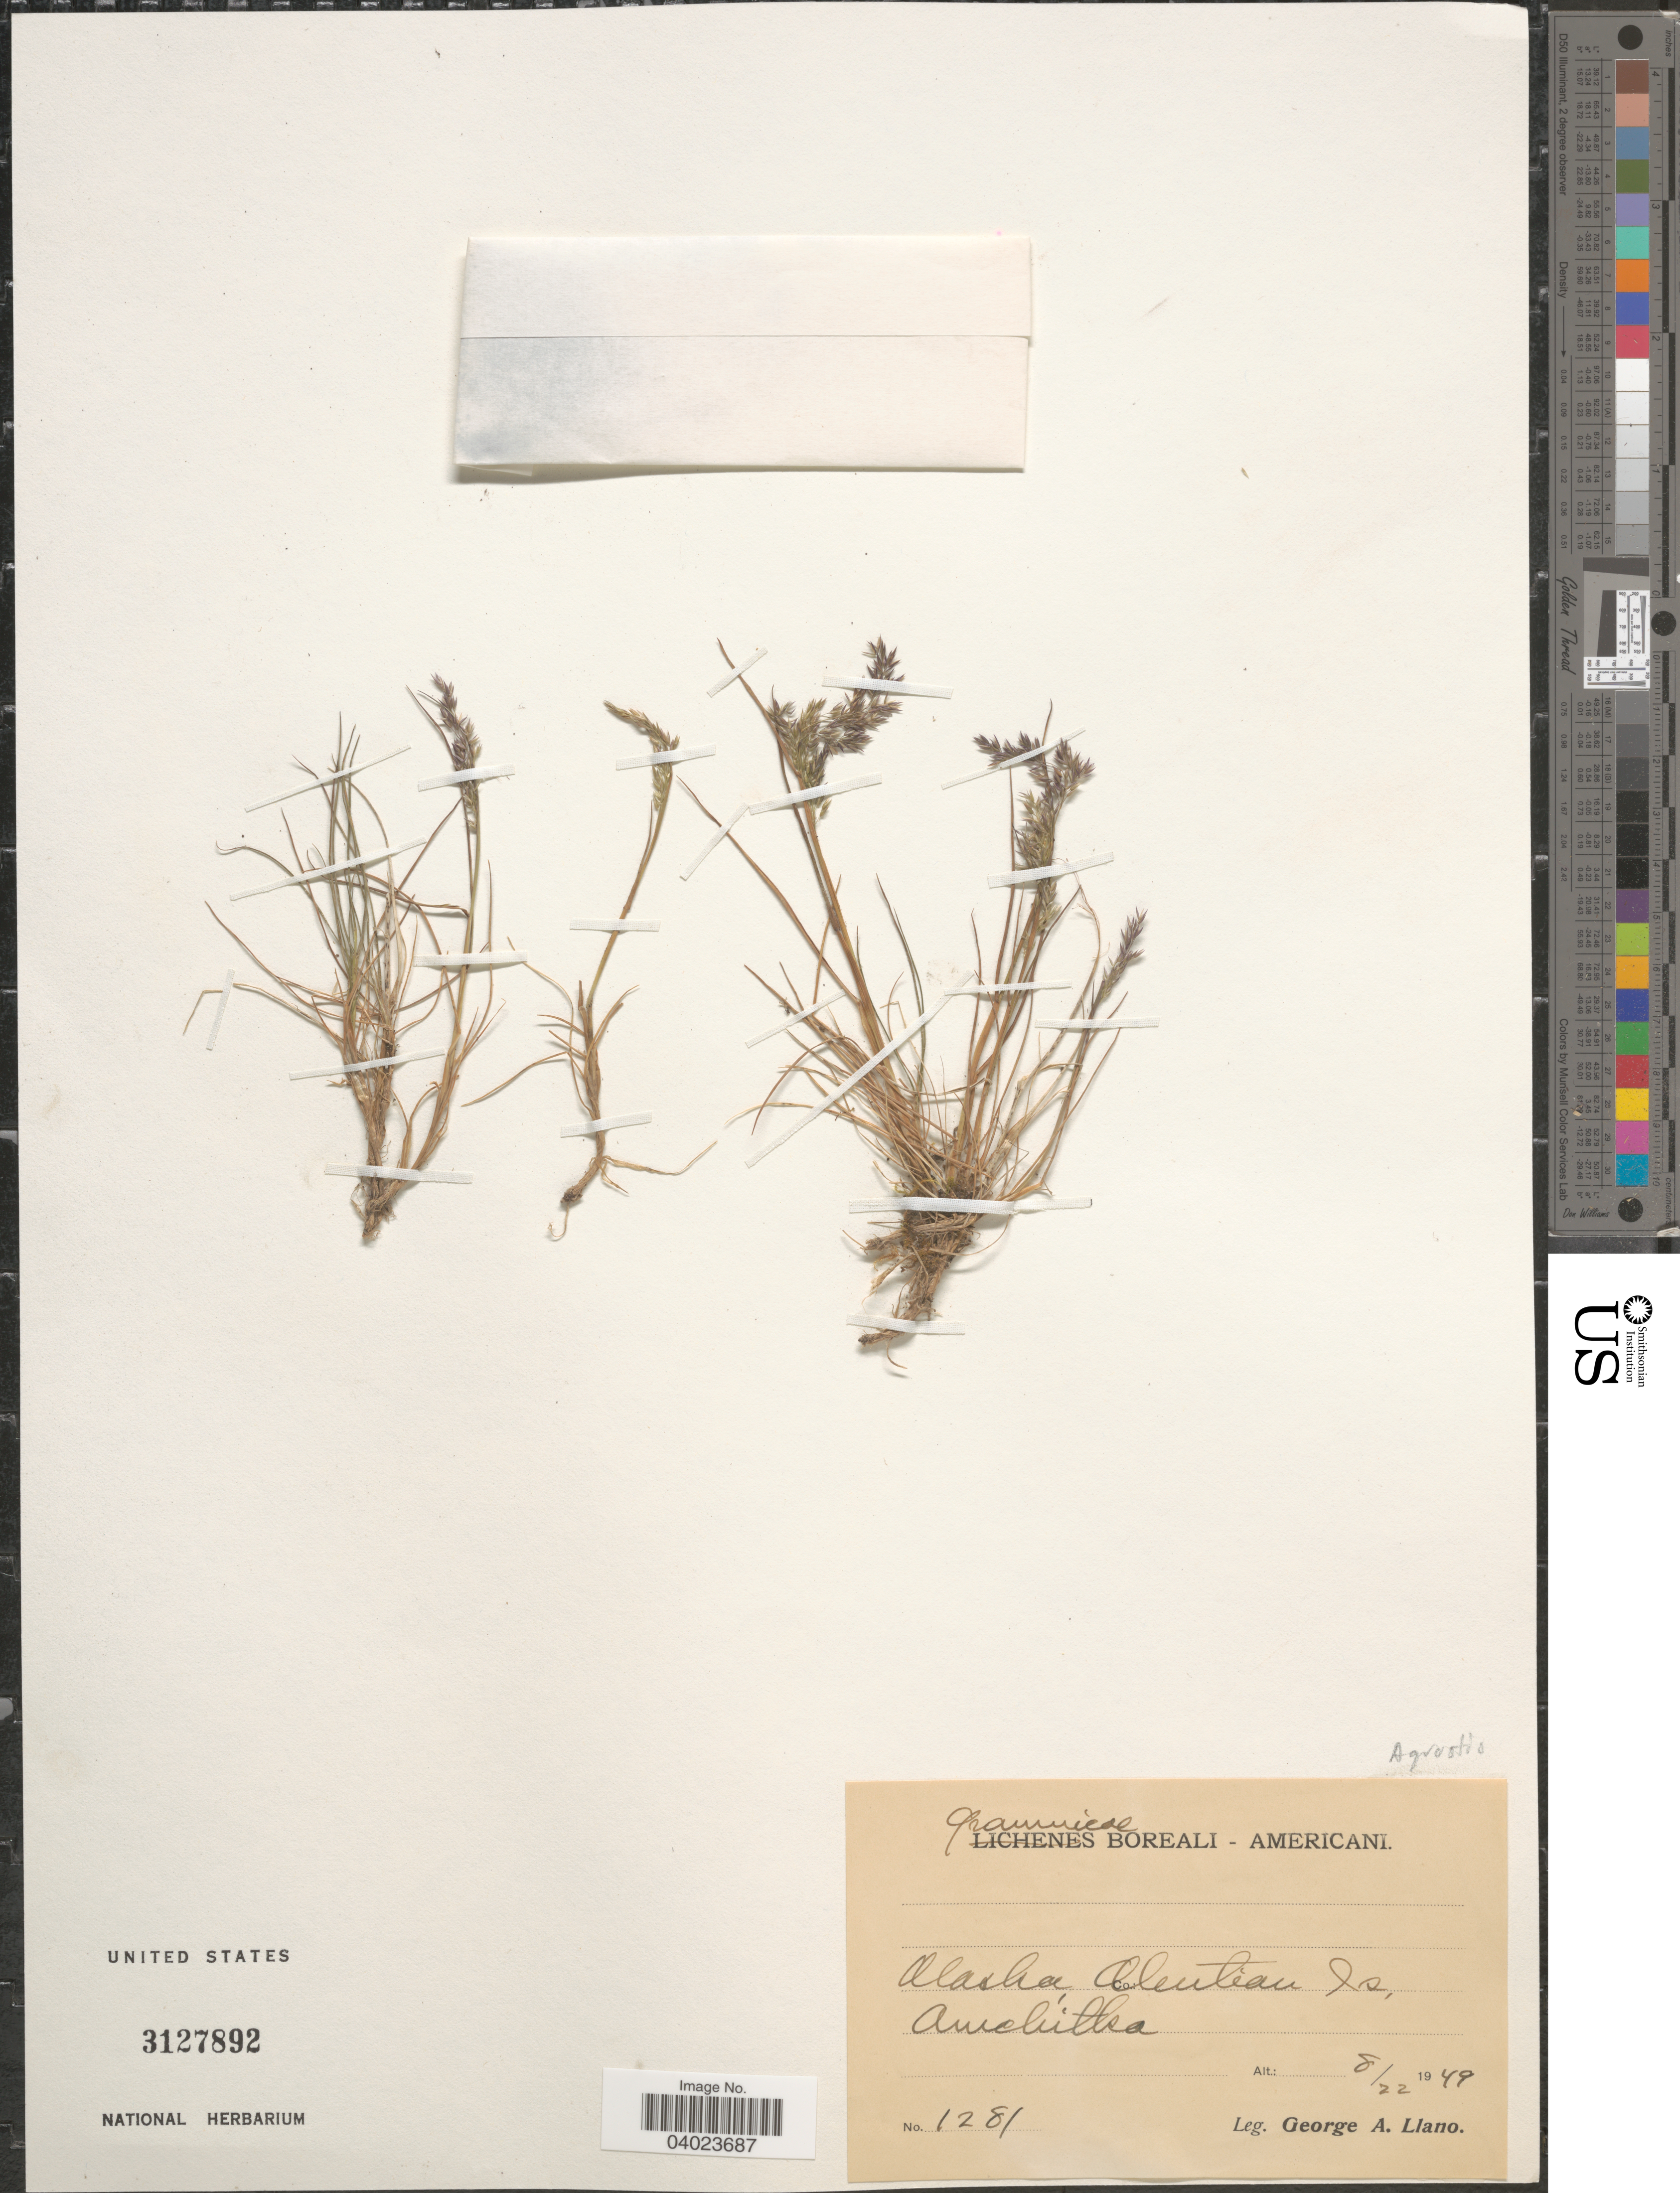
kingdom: Plantae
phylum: Tracheophyta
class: Liliopsida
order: Poales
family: Poaceae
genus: Agrostis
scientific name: Agrostis sp.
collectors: G. Llano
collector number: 1281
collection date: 1949-08-22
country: United States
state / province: Alaska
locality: Aleutian Is. Amchitka.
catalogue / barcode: US 3127892